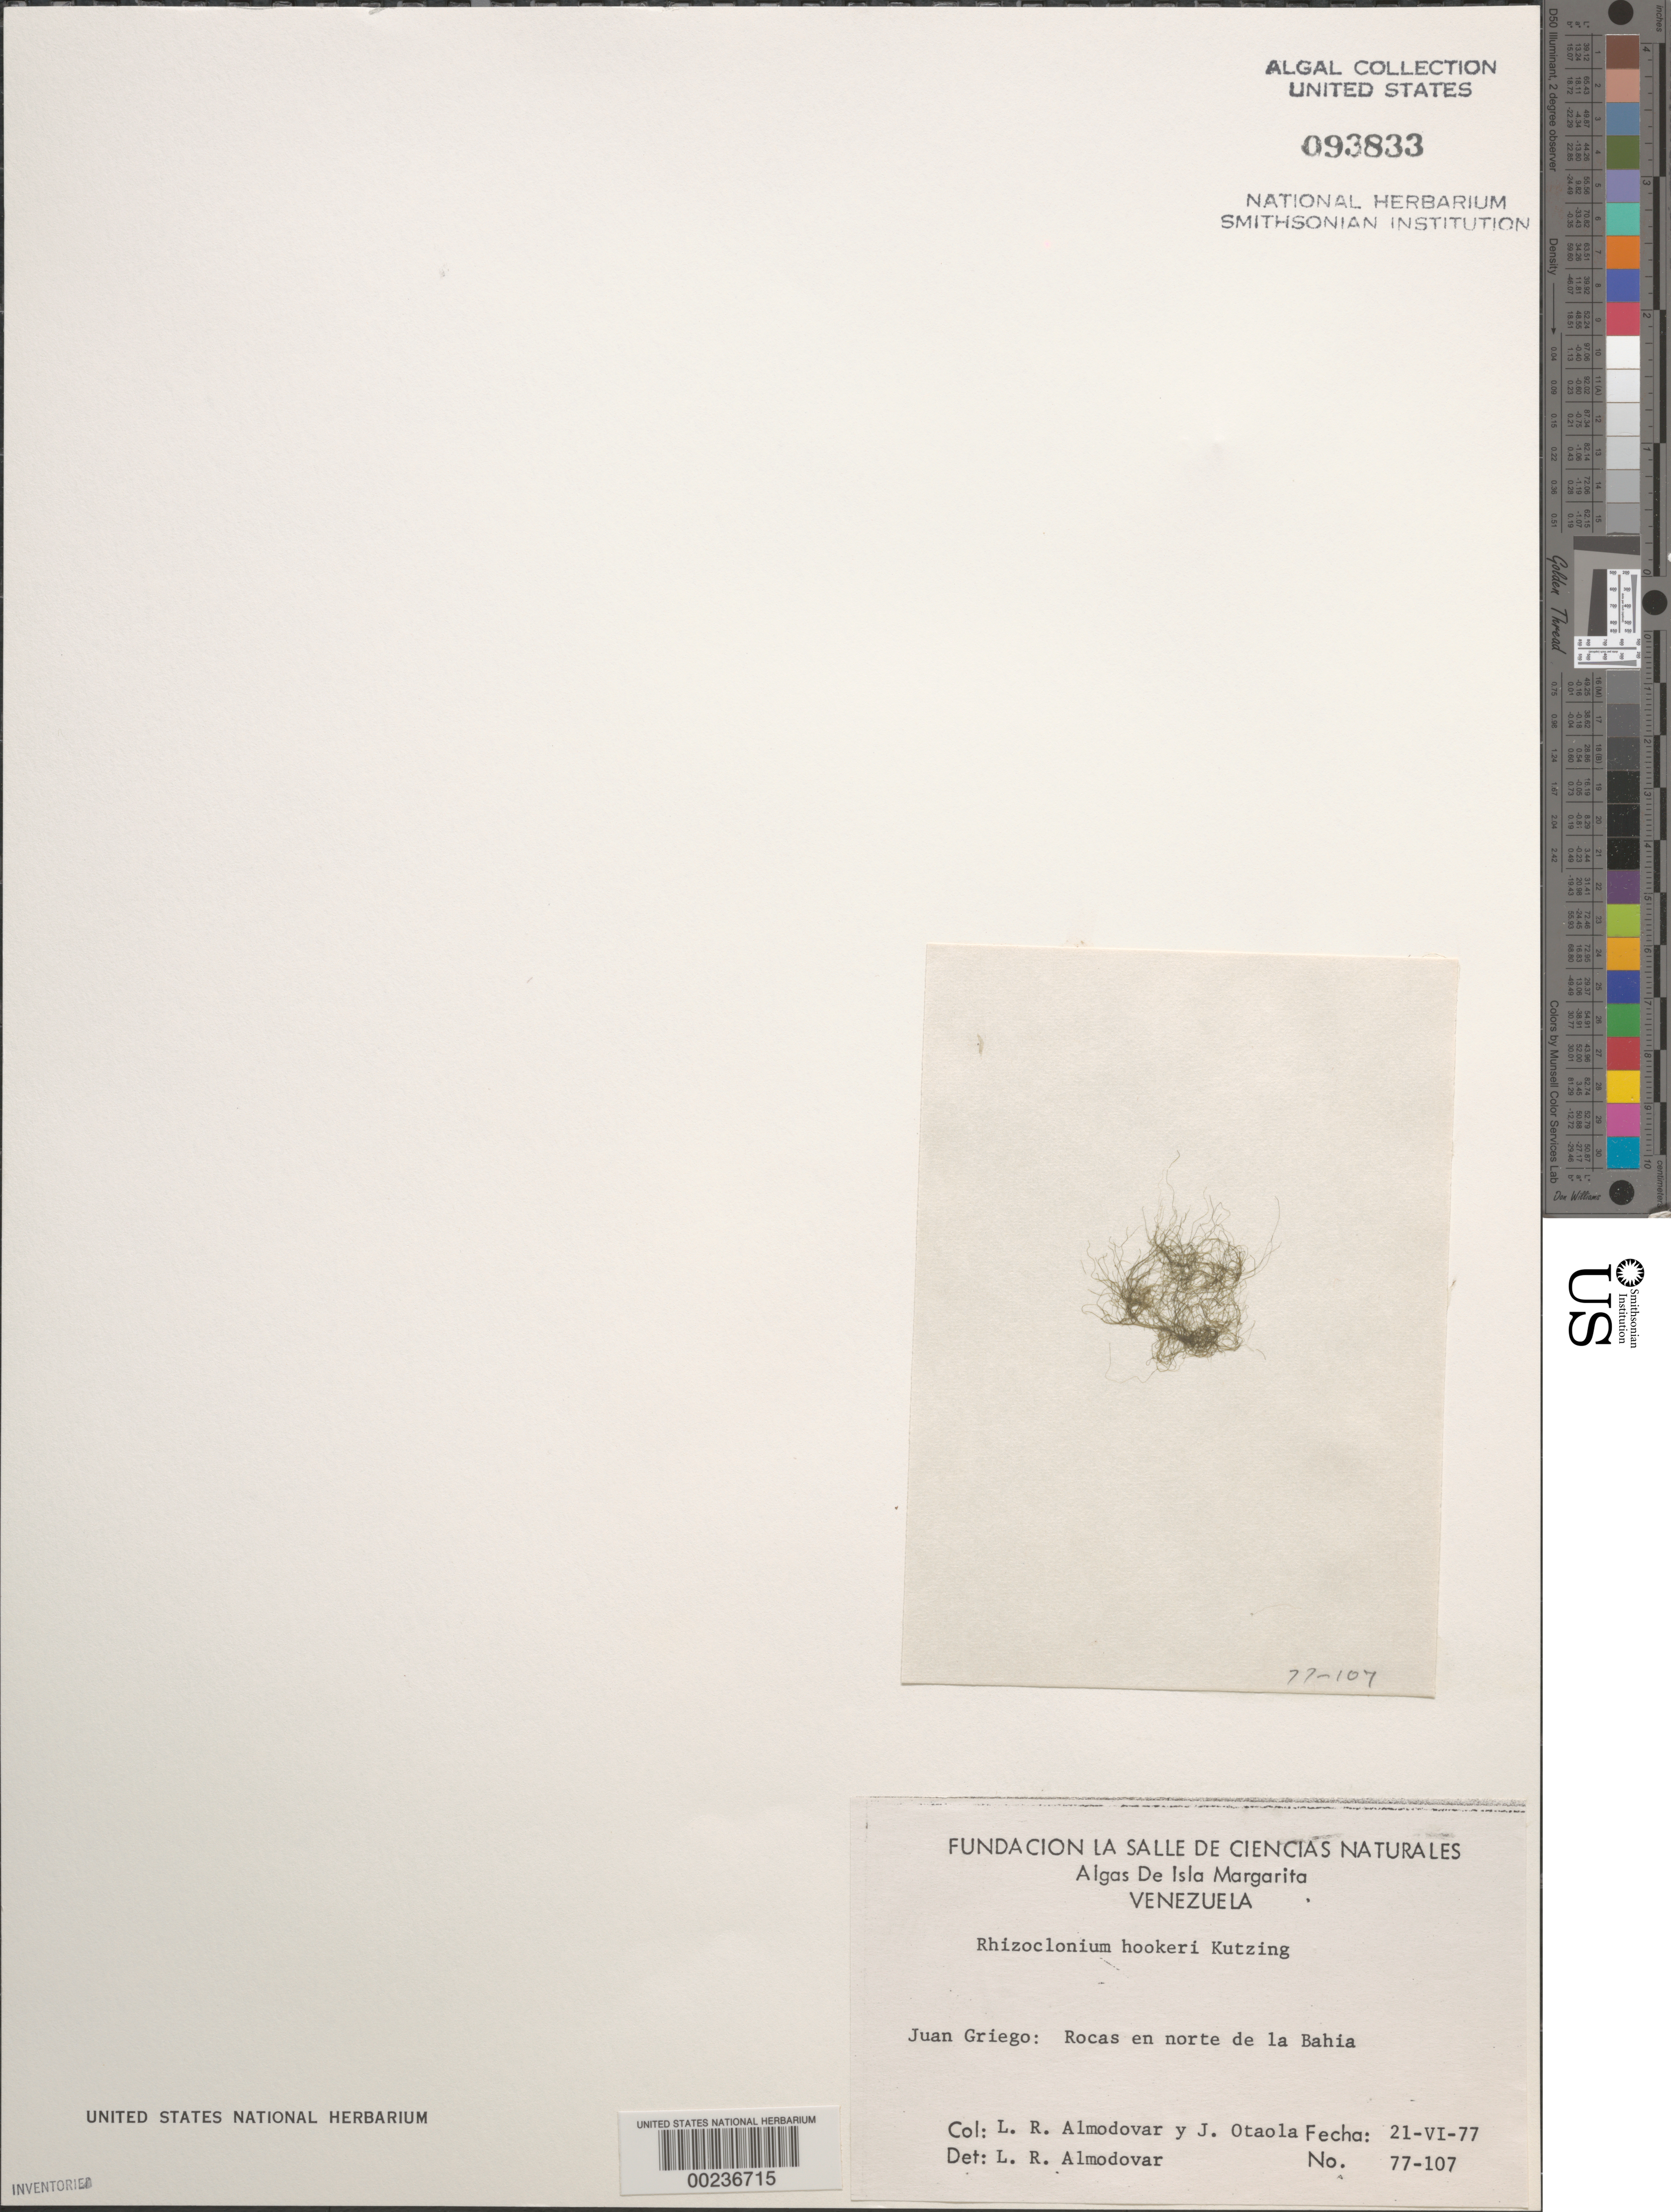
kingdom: Plantae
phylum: Chlorophyta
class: Ulvophyceae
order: Cladophorales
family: Cladophoraceae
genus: Pseudorhizoclonium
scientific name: Pseudorhizoclonium africanum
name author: (Kütz.) C. Boedeker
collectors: L. Almodovar & J. Otaola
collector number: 77-107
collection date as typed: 21 Jun 1977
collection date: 1977-06-21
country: Venezuela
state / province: Nueva Esparta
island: Margarita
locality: Juangriego, north of bahia de juan griego, isla de margarita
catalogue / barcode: US 93833